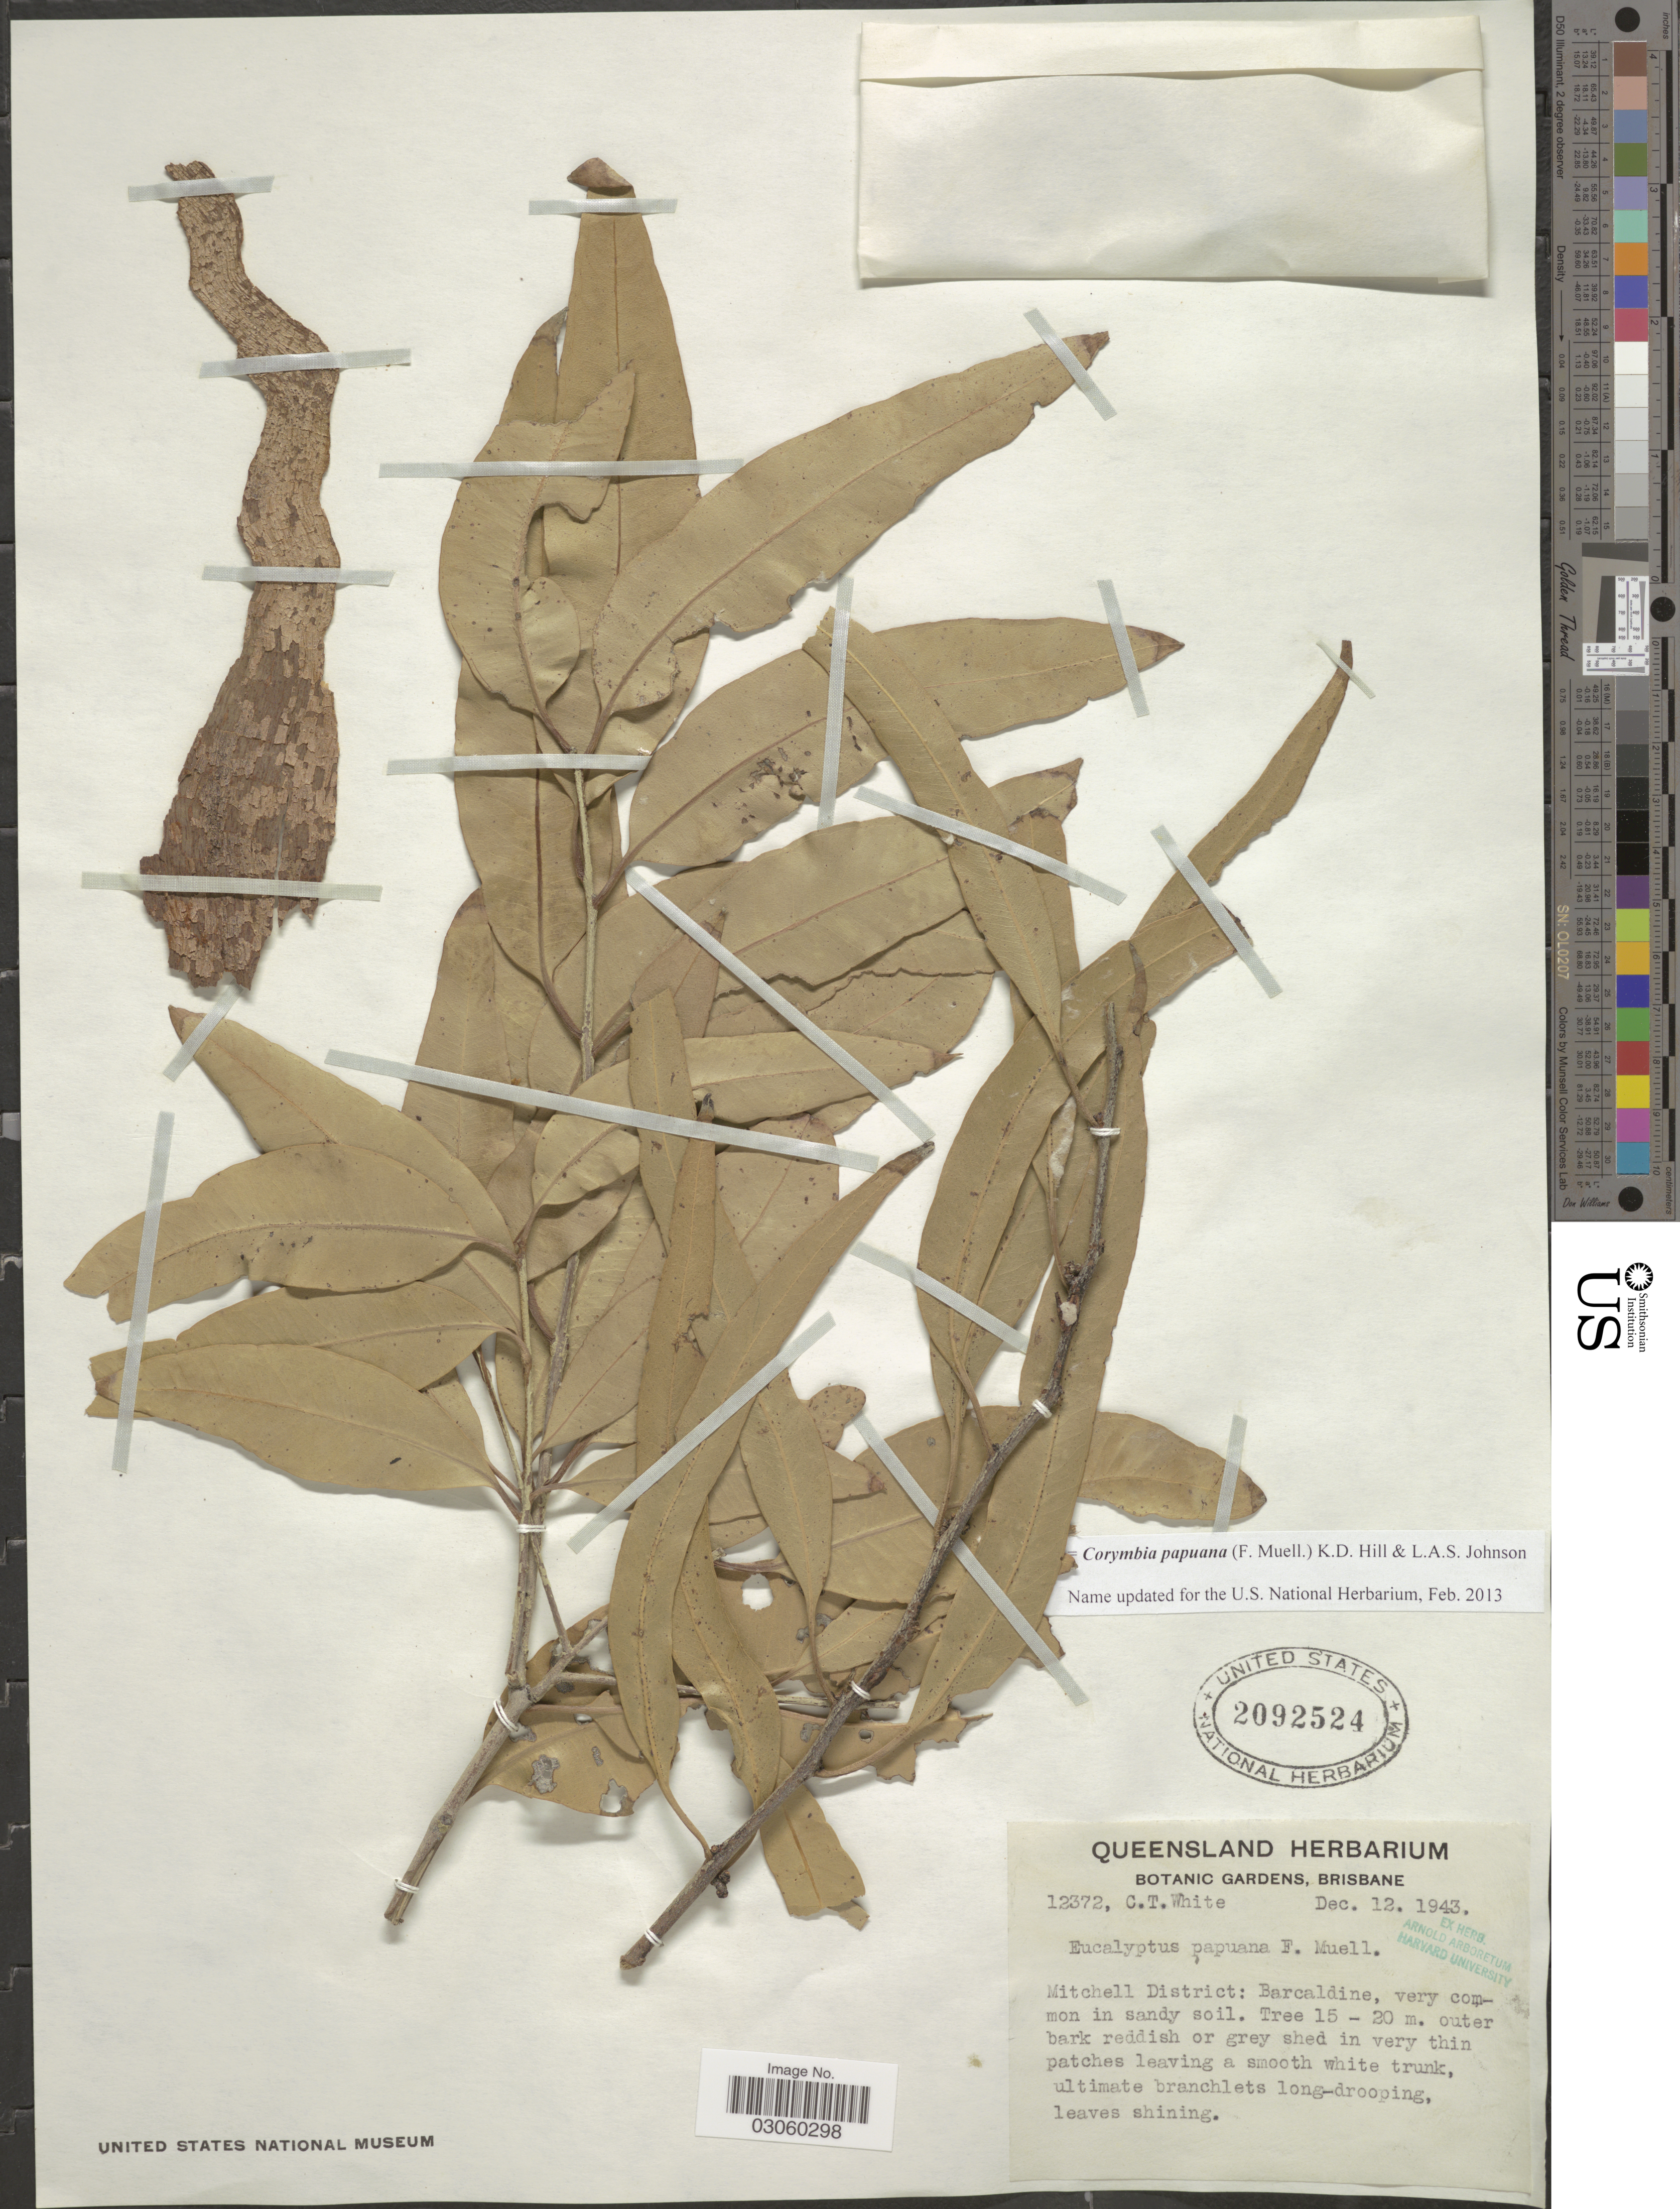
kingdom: Plantae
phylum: Tracheophyta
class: Magnoliopsida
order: Myrtales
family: Myrtaceae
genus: Corymbia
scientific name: Corymbia papuana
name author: (F. Muell.) K.D. Hill & L.A.S. Johnson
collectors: C. T. White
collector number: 12372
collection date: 1943-12-12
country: Australia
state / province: Queensland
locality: Mitchell District: Barcaldine.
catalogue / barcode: US 2092524